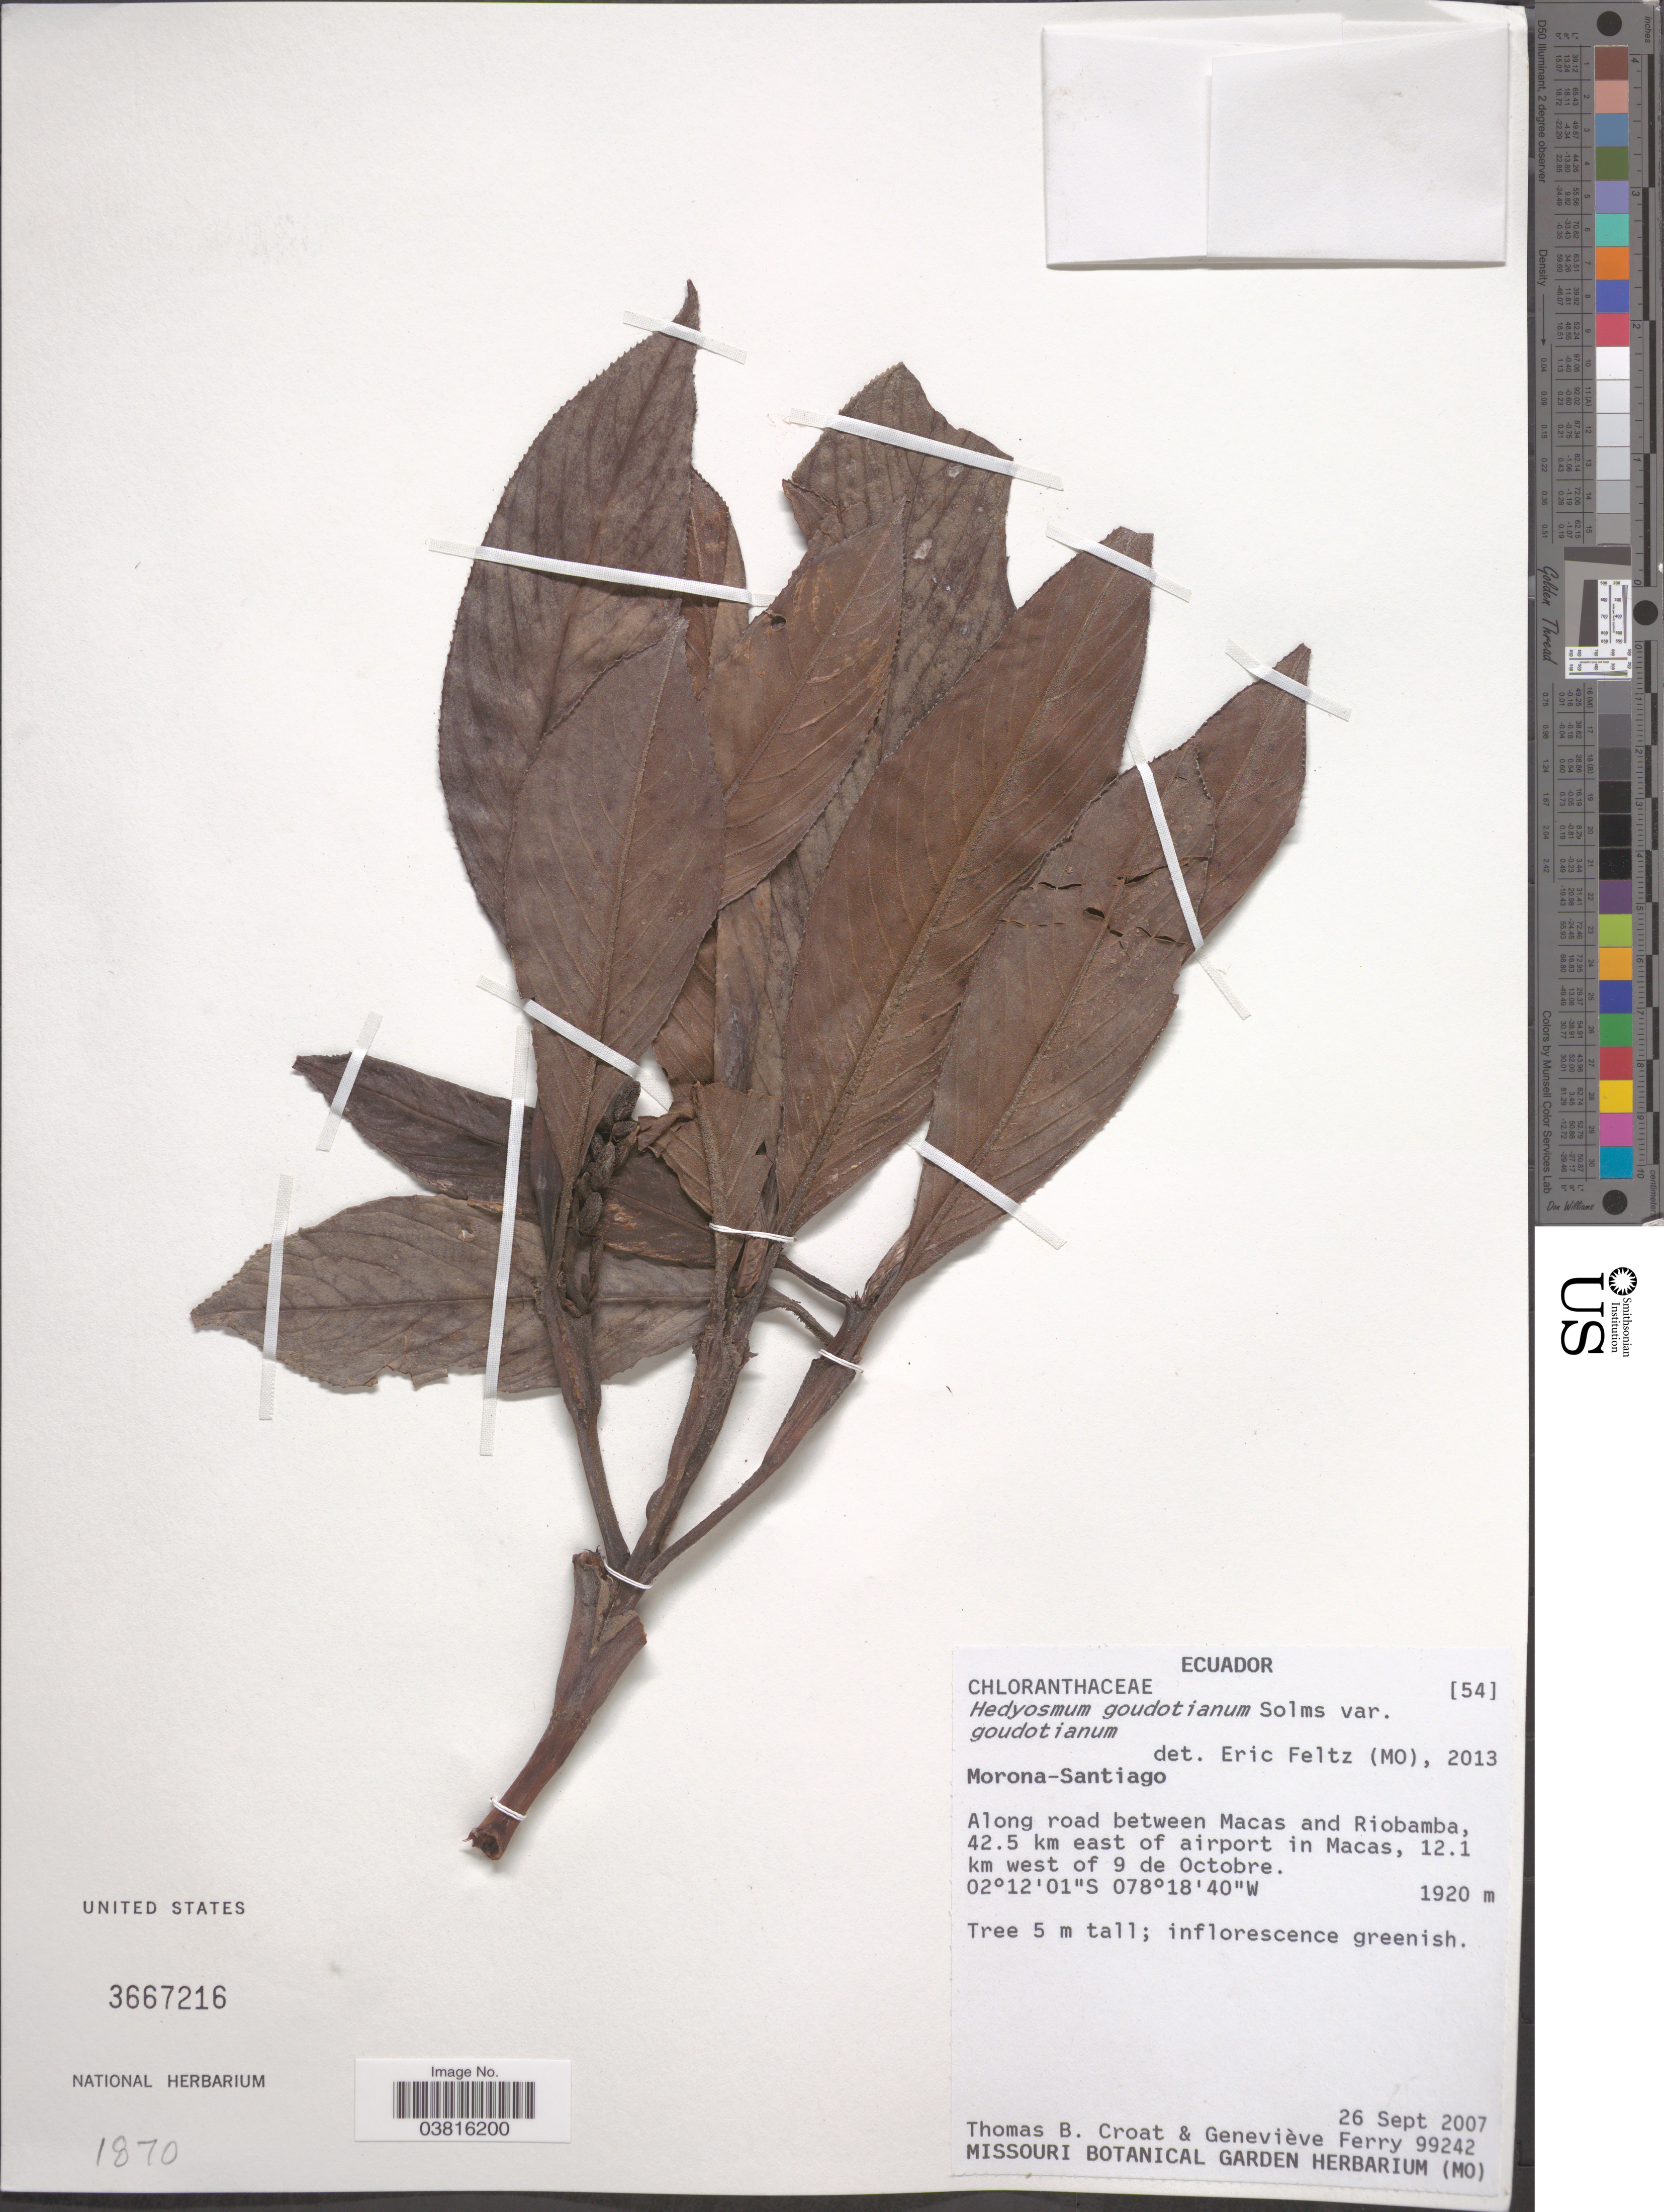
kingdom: Plantae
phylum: Tracheophyta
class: Magnoliopsida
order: Chloranthales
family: Chloranthaceae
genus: Hedyosmum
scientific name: Hedyosmum goudotianum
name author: Solms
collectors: T. B. Croat & G. Ferry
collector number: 99242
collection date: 2007-09-26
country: Ecuador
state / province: Morona-Santiago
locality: Along road between Macas and Riobamba, 42.5 km east of airport in Macas, 12.1 km west of 9 de Octobre.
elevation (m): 1920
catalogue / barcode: US 3667216